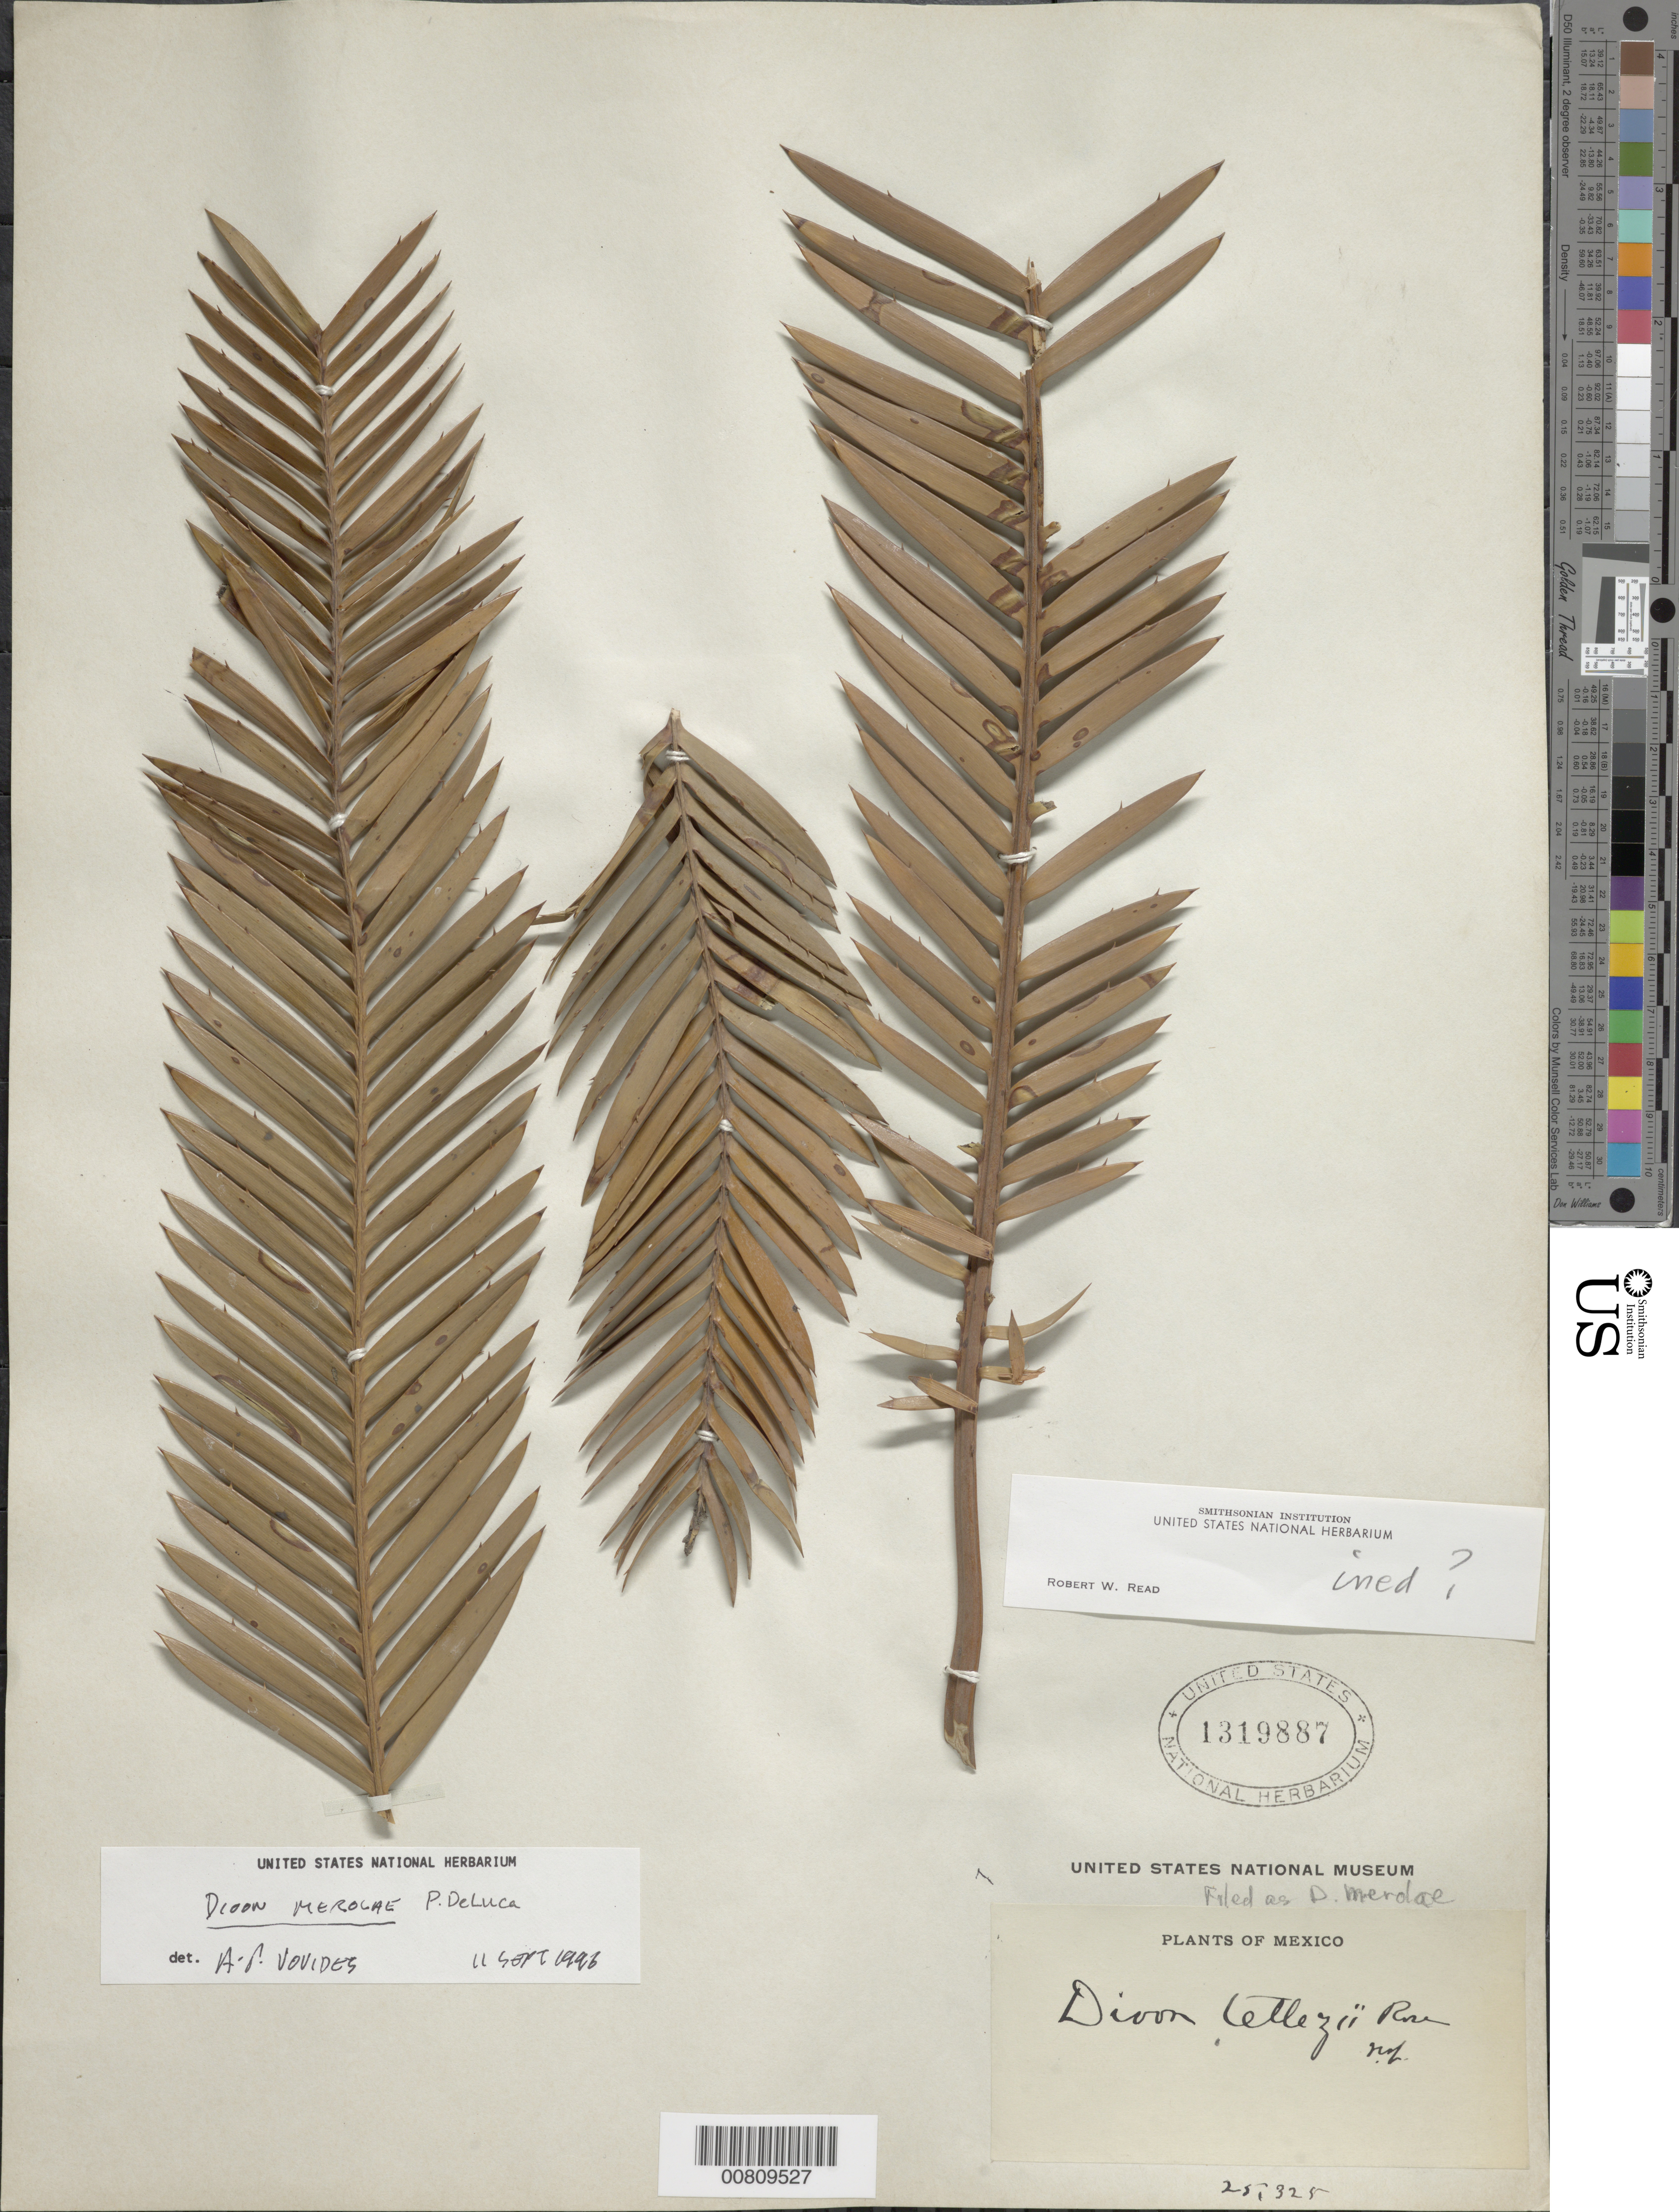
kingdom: Plantae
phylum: Tracheophyta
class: Cycadopsida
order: Cycadales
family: Zamiaceae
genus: Dioon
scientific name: Dioon merolae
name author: De Luca et al.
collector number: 25325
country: Mexico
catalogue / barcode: US 1319887